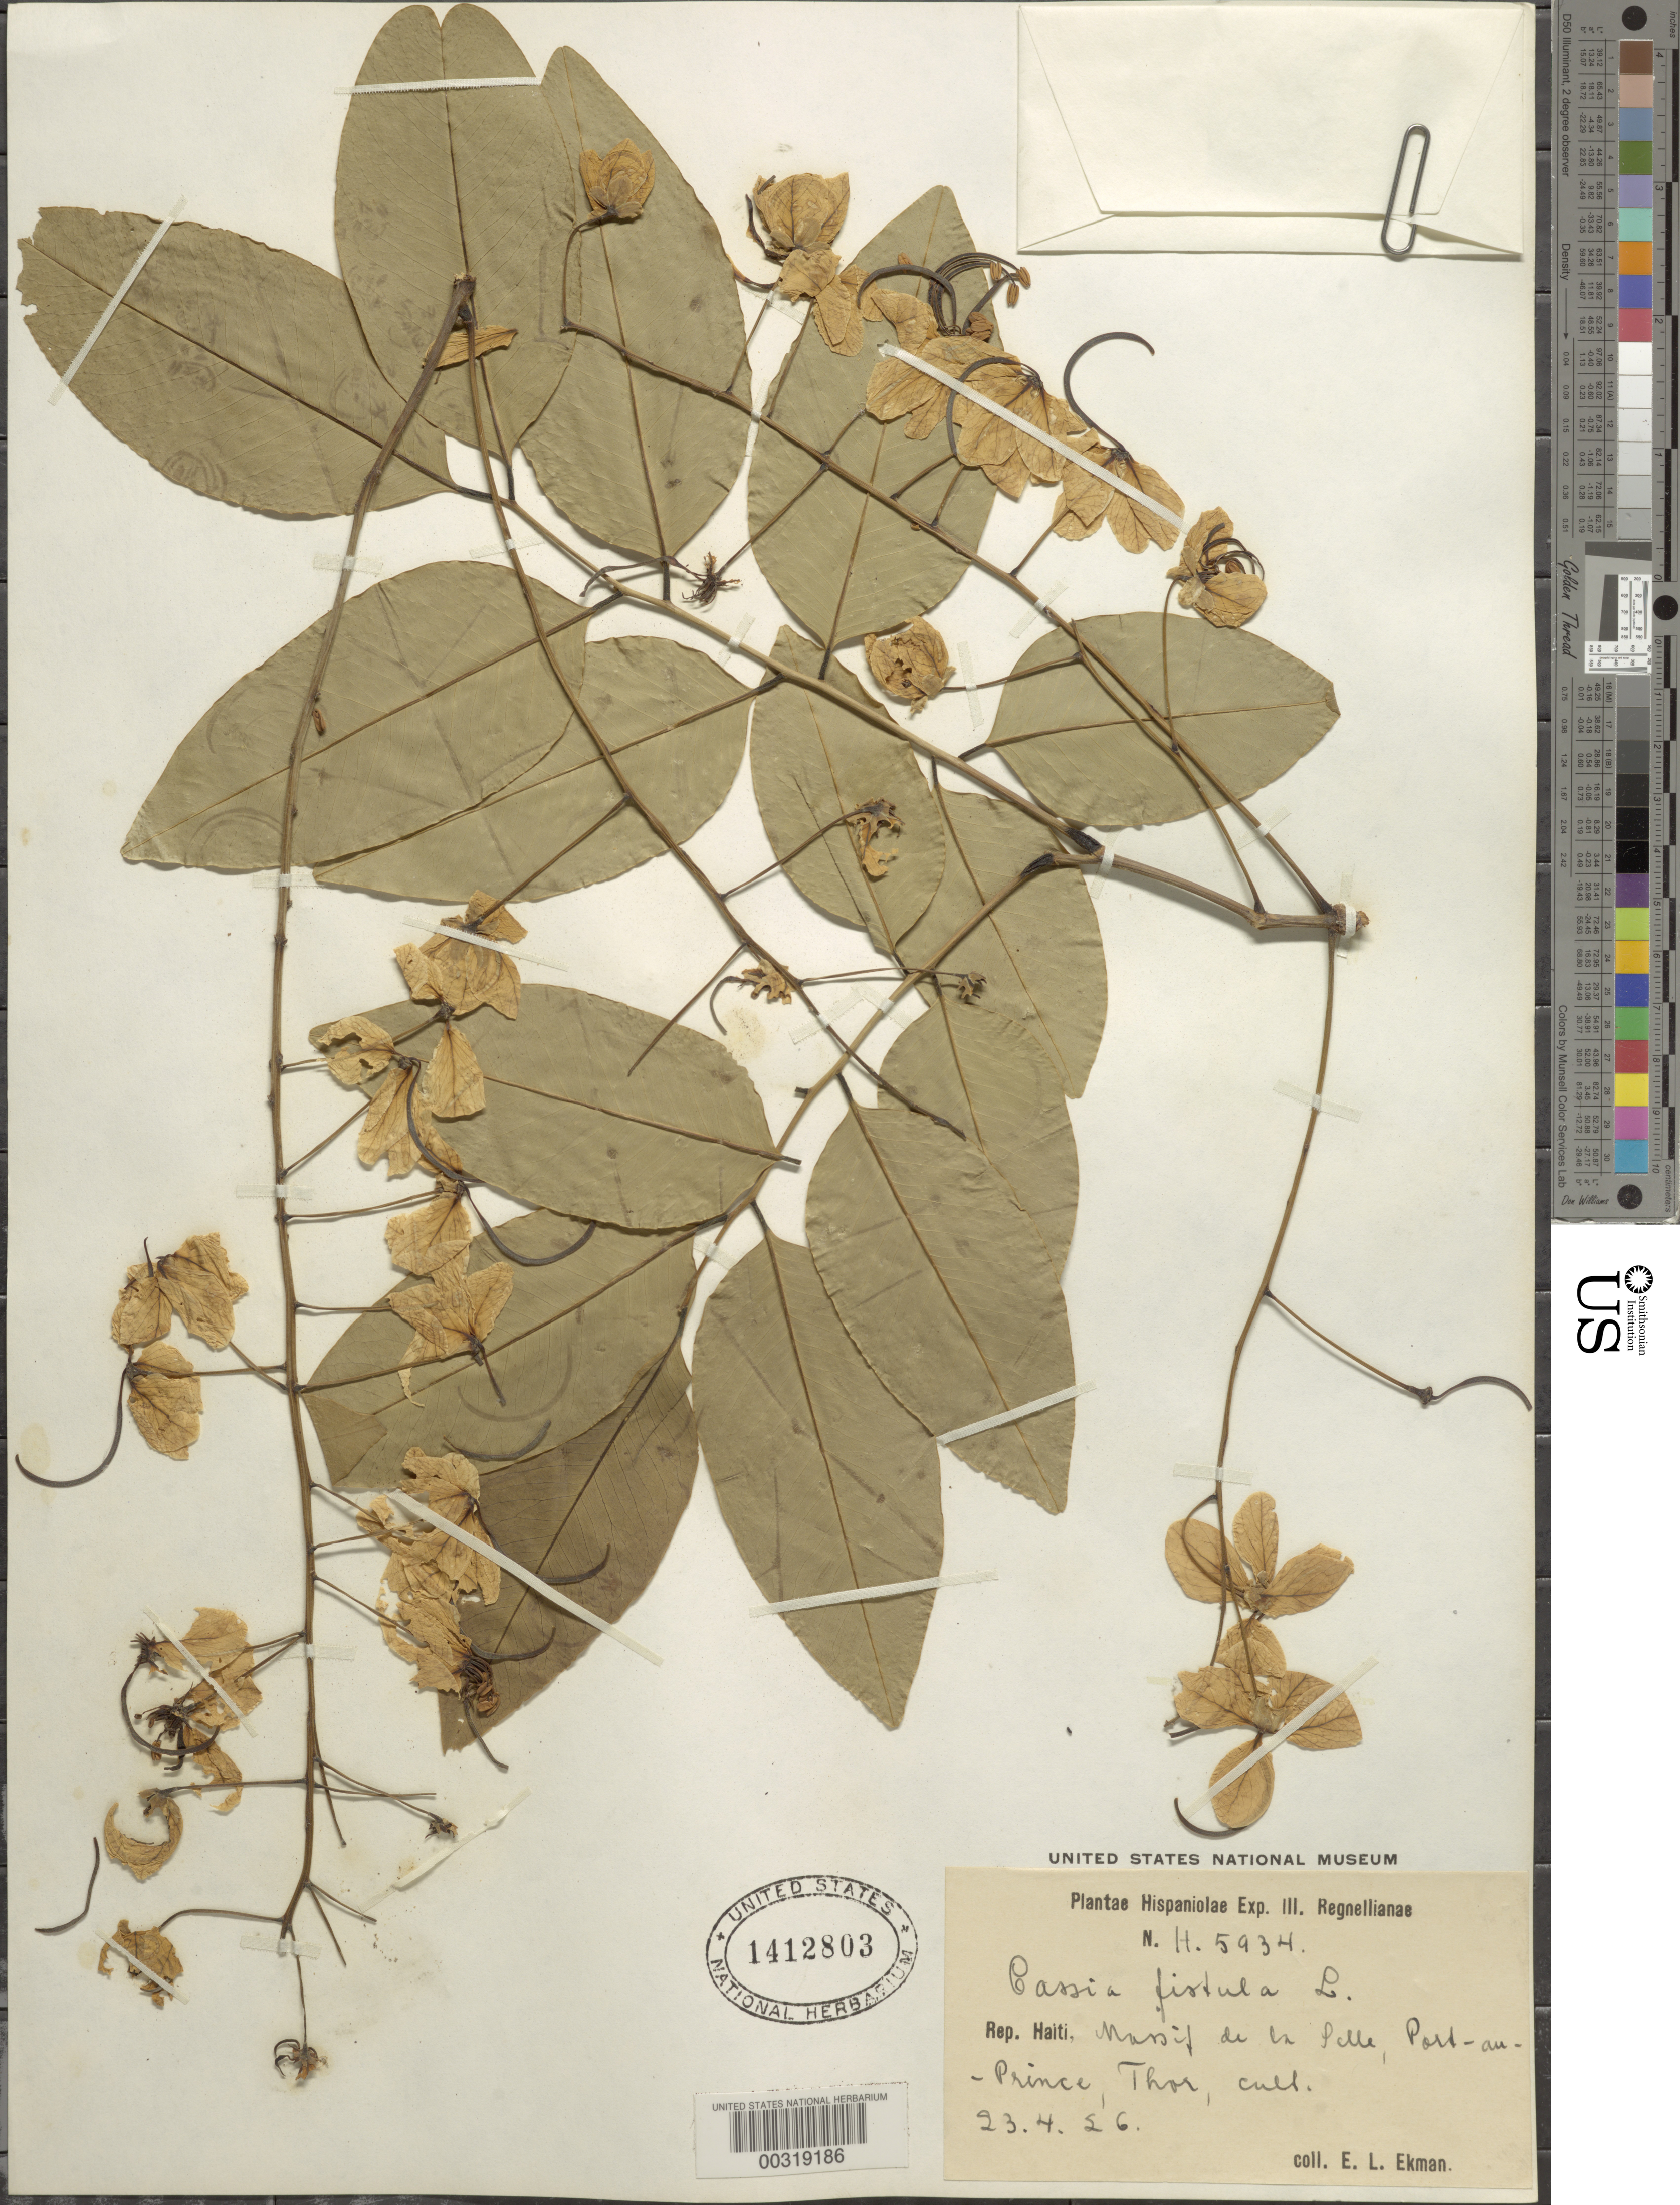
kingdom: Plantae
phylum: Tracheophyta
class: Magnoliopsida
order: Fabales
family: Fabaceae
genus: Cassia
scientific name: Cassia fistula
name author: L.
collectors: E. L. Ekman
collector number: N.h. 5934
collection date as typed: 23 Apr 1926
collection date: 1926-04-23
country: Haiti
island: Hispaniola Island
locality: Massif de la palla, port-au-prince, thor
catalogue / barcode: US 1412803